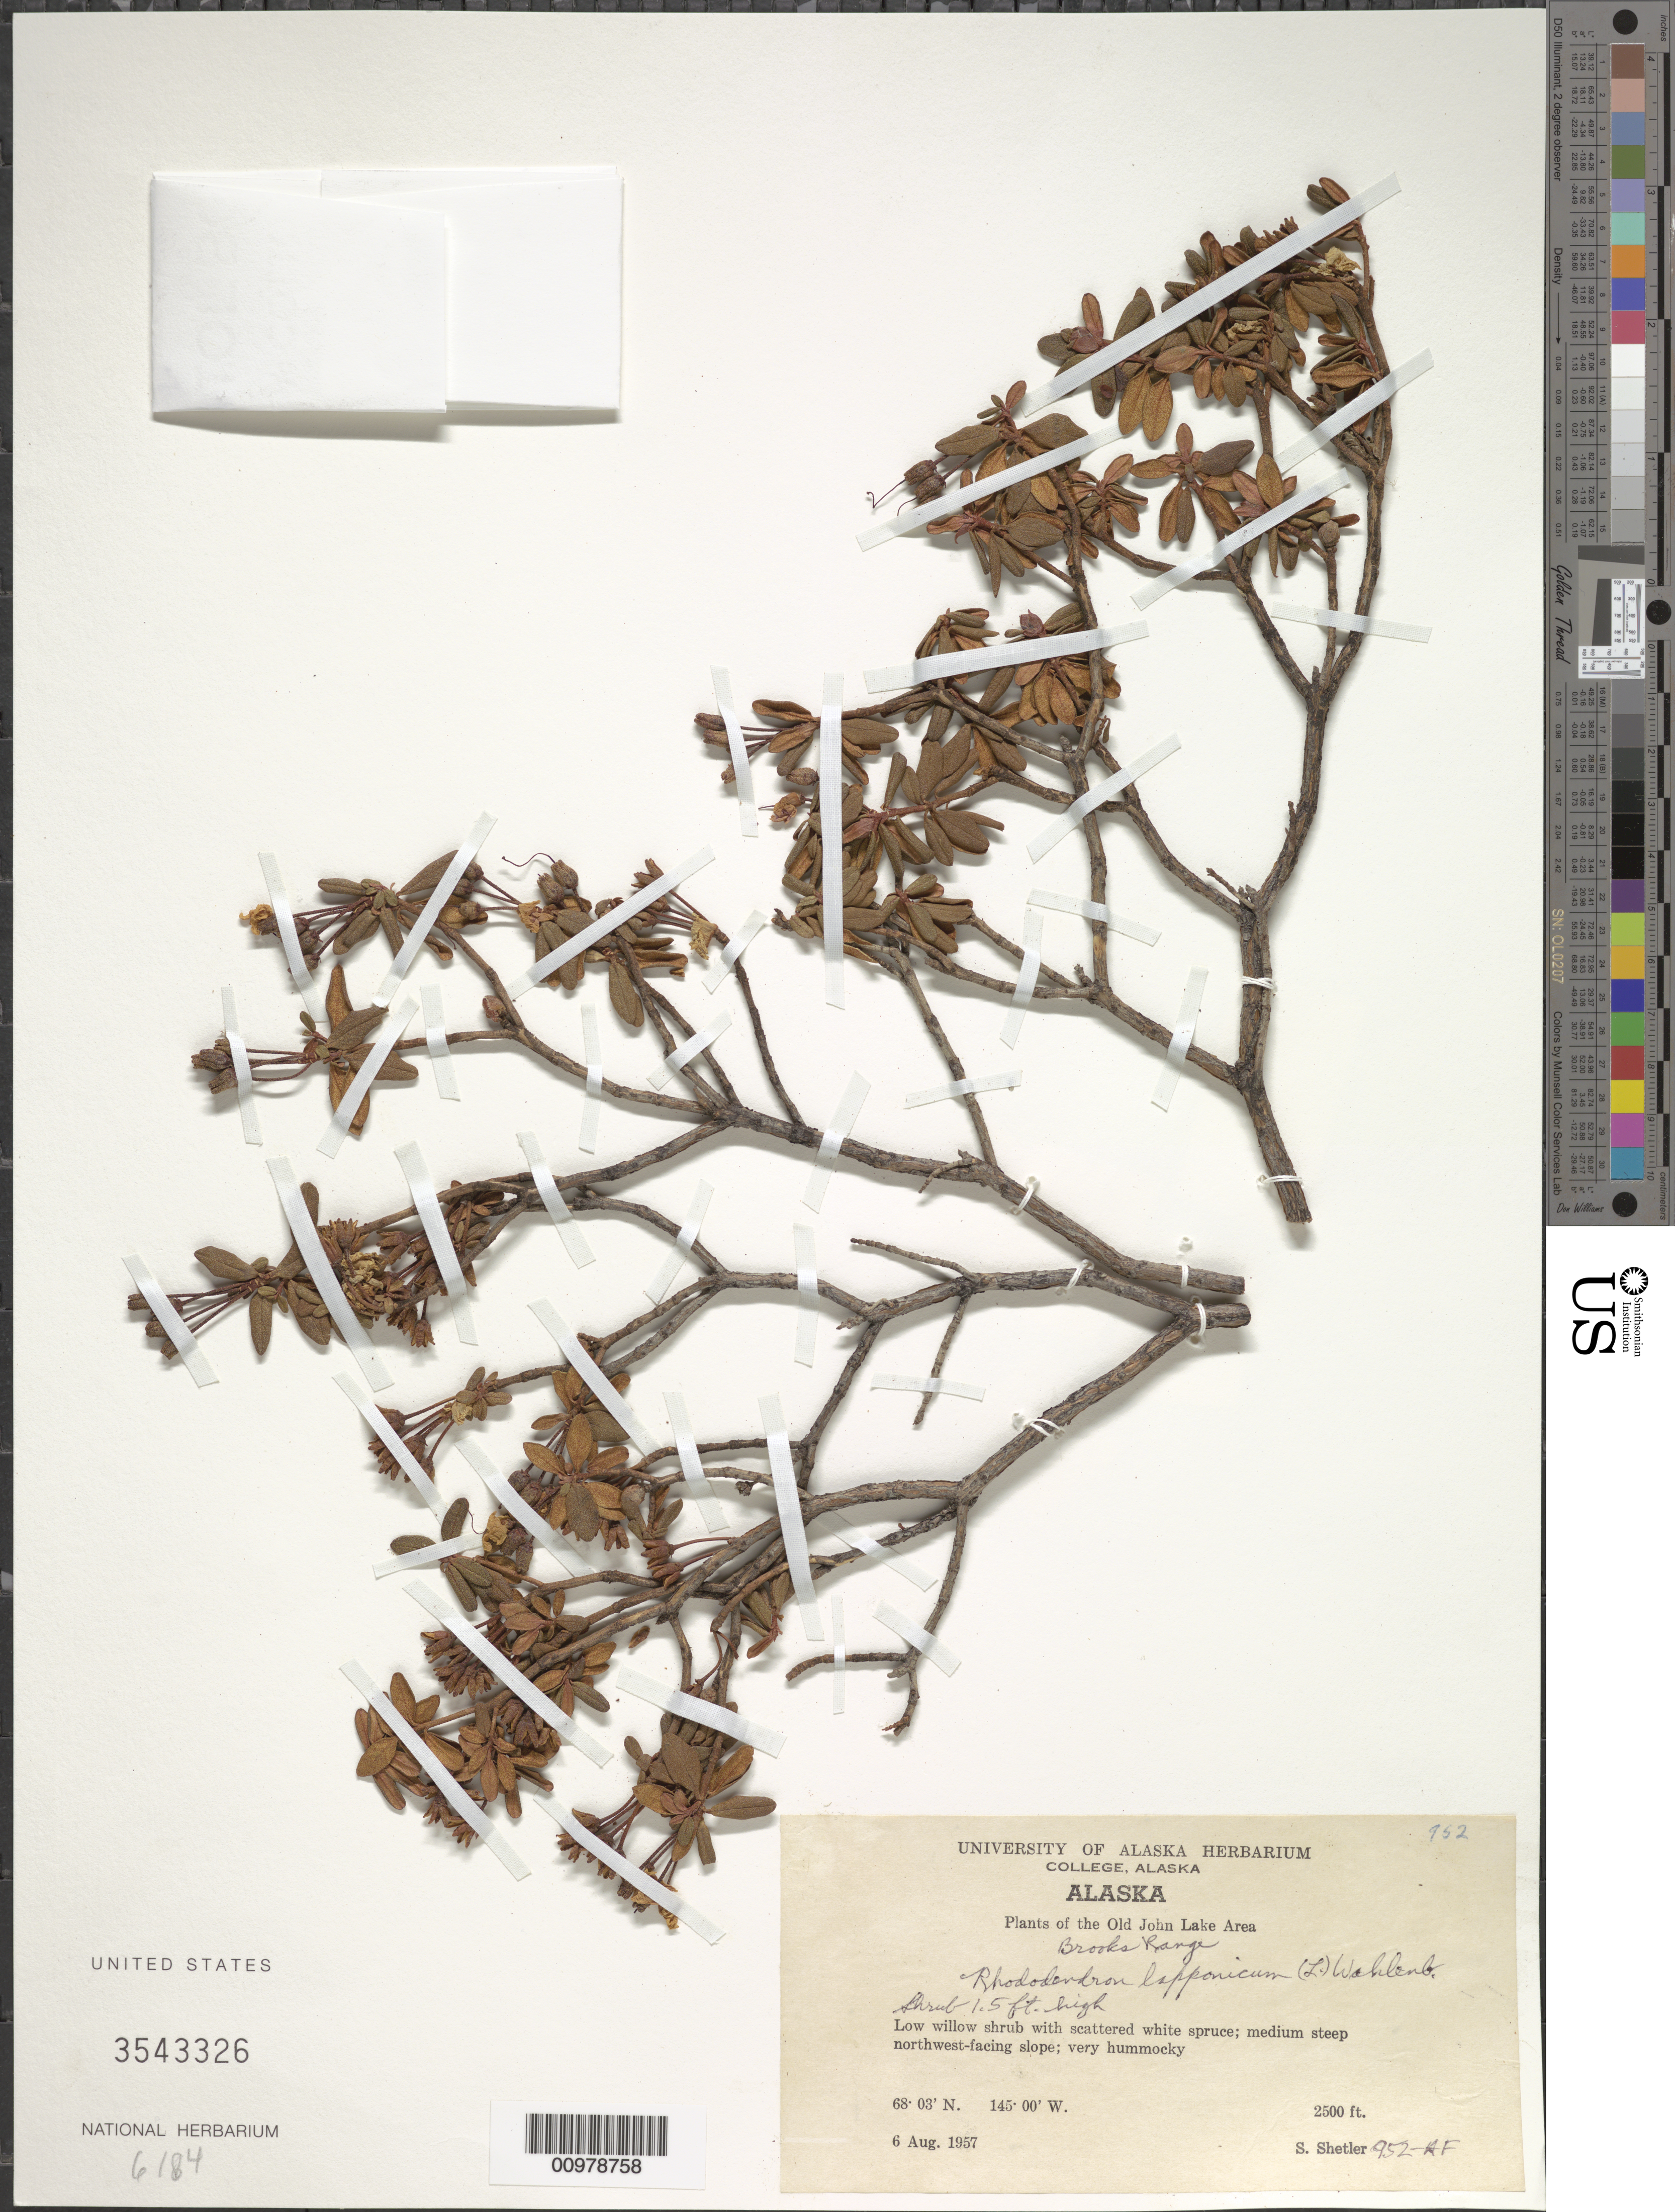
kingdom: Plantae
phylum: Tracheophyta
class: Magnoliopsida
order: Ericales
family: Ericaceae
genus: Rhododendron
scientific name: Rhododendron lapponicum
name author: (L.) Wahlenb.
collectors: S. Shetler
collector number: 952-AF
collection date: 1957-08-06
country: United States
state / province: Alaska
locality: The Old John Lake Area. Low willow shrub with scattered white spruce: medium steep northwest-facing slope.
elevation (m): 762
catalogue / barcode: US 3543326